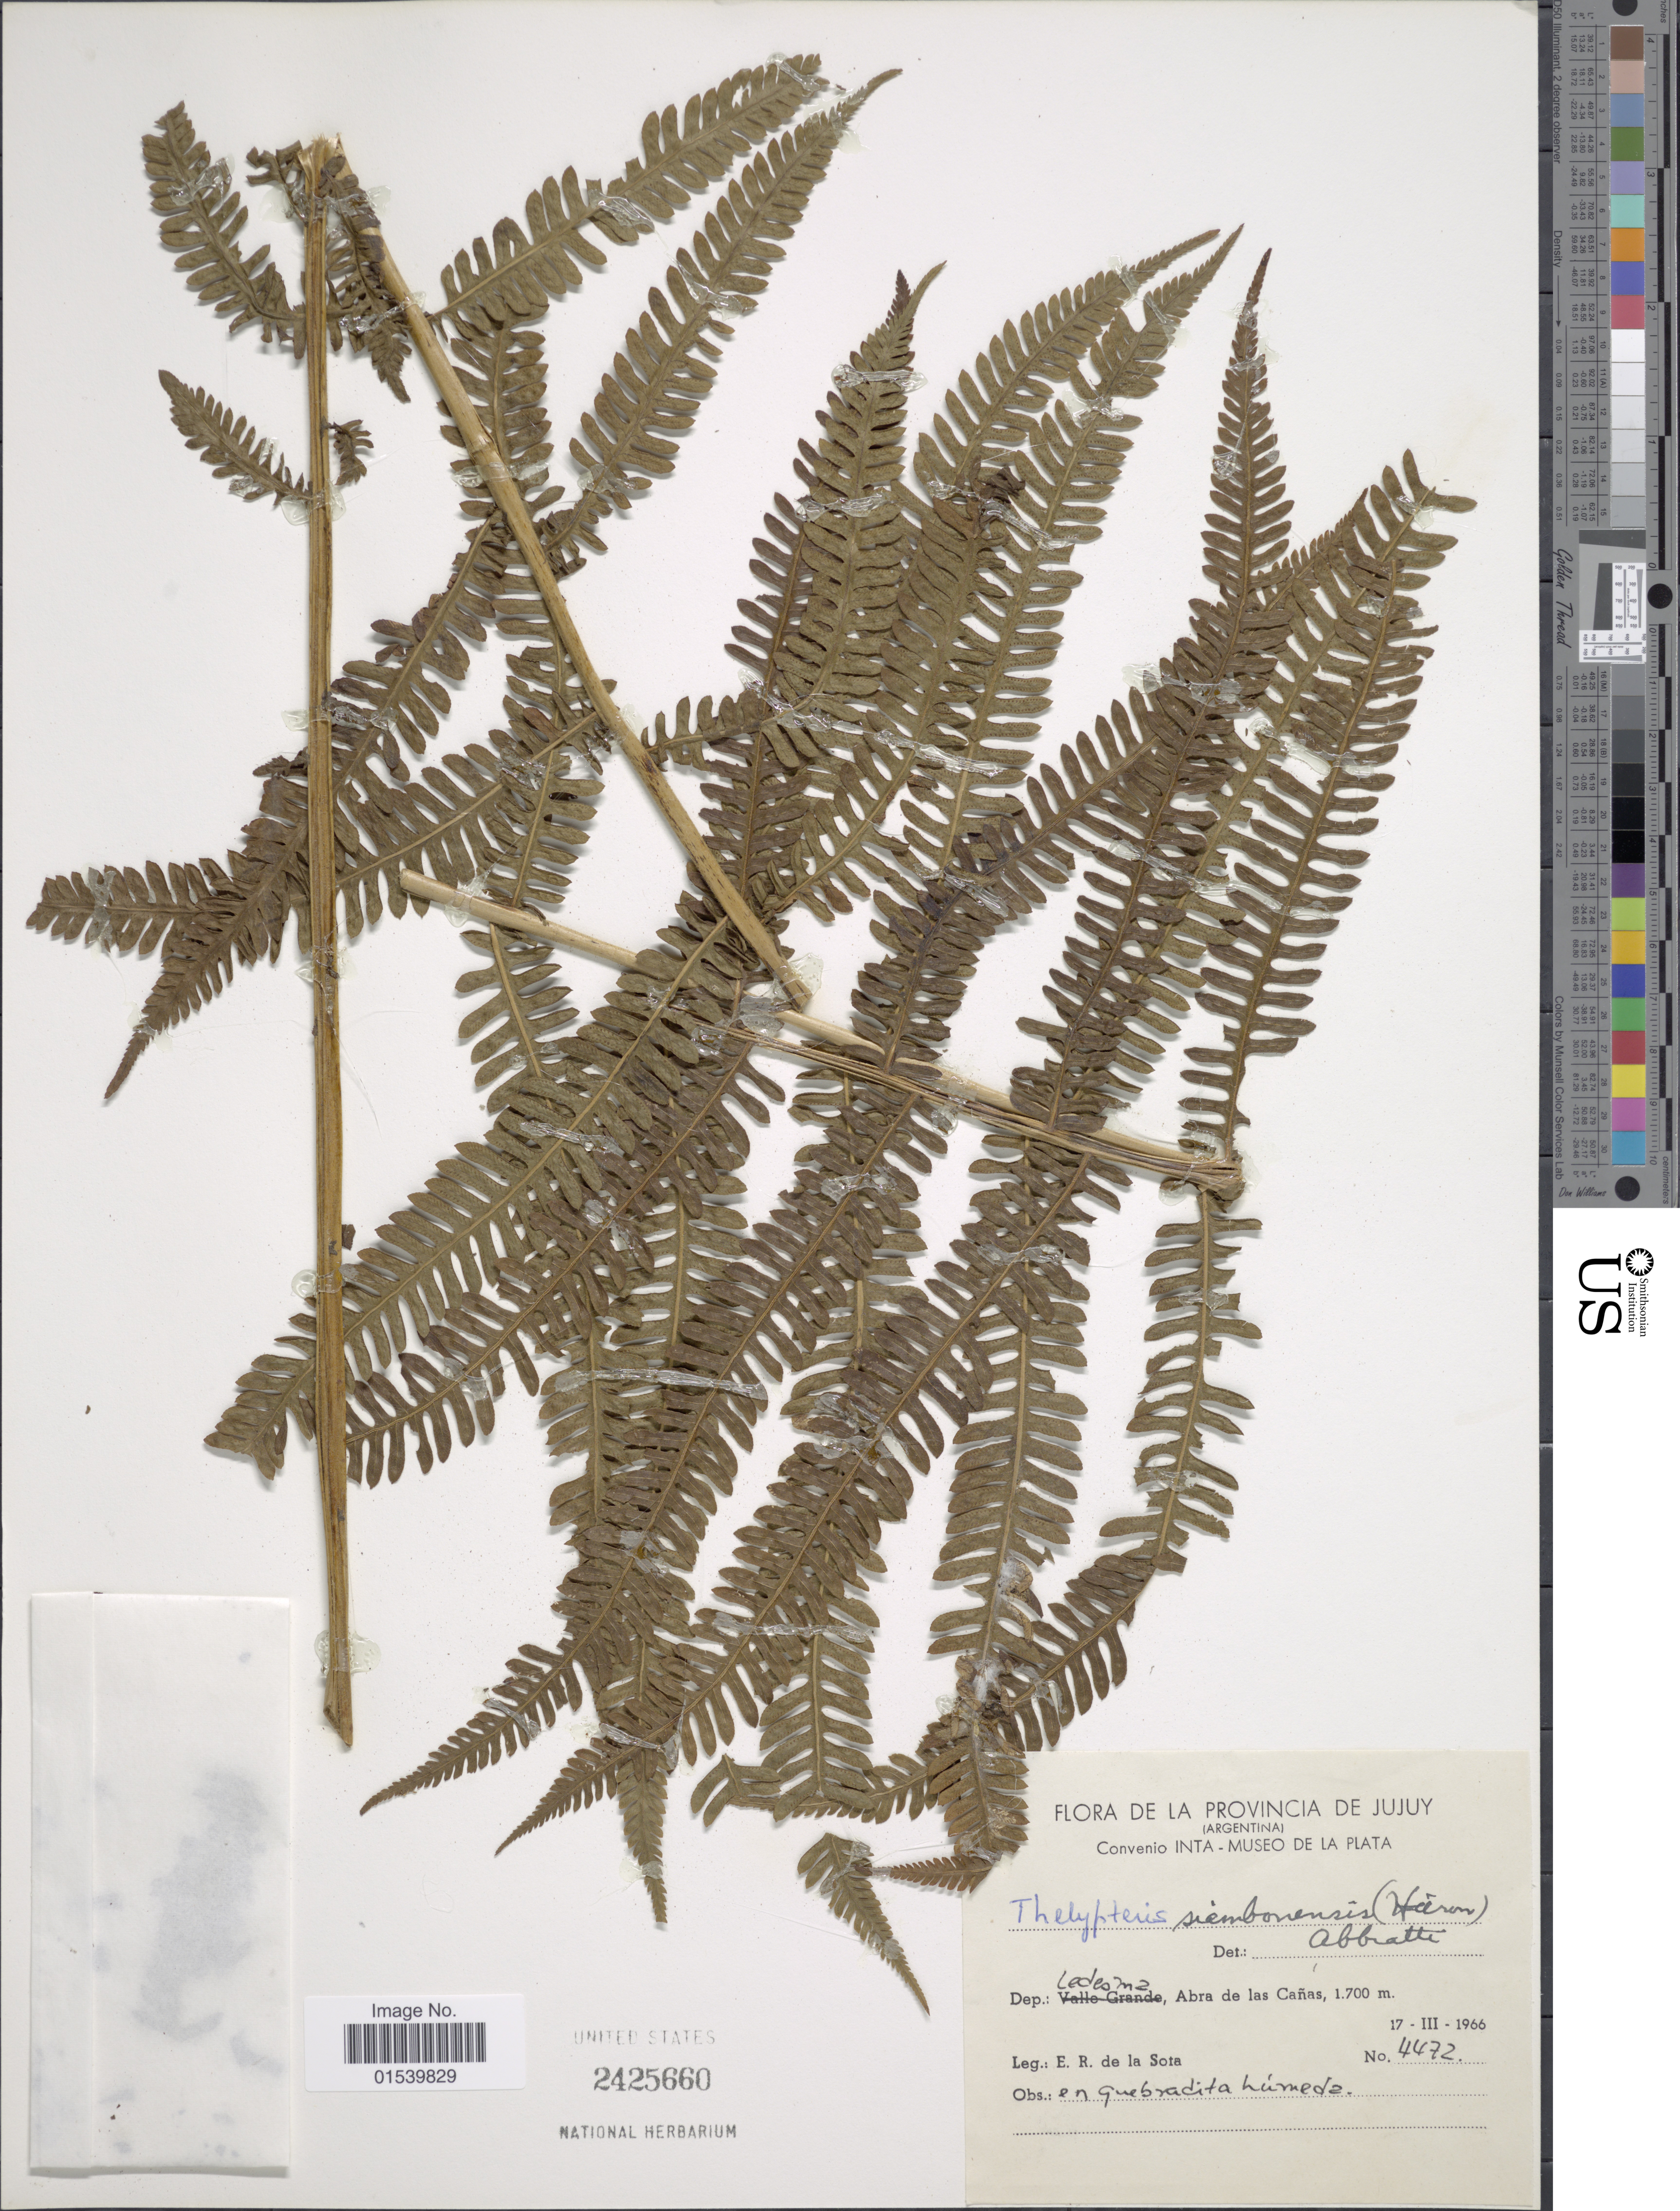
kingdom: Plantae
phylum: Tracheophyta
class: Polypodiopsida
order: Polypodiales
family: Thelypteridaceae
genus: Amauropelta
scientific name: Amauropelta achalensis (Hieron.) comb. nov., ined. 2015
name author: (Hieron.)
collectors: E. R. de la Sota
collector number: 4472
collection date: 1966-03-17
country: Argentina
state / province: Jujuy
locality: Convenio Inta-Museo de la Plata, Dep.: Ledesma, Abra de las Cañas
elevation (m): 1700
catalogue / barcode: US 2425660